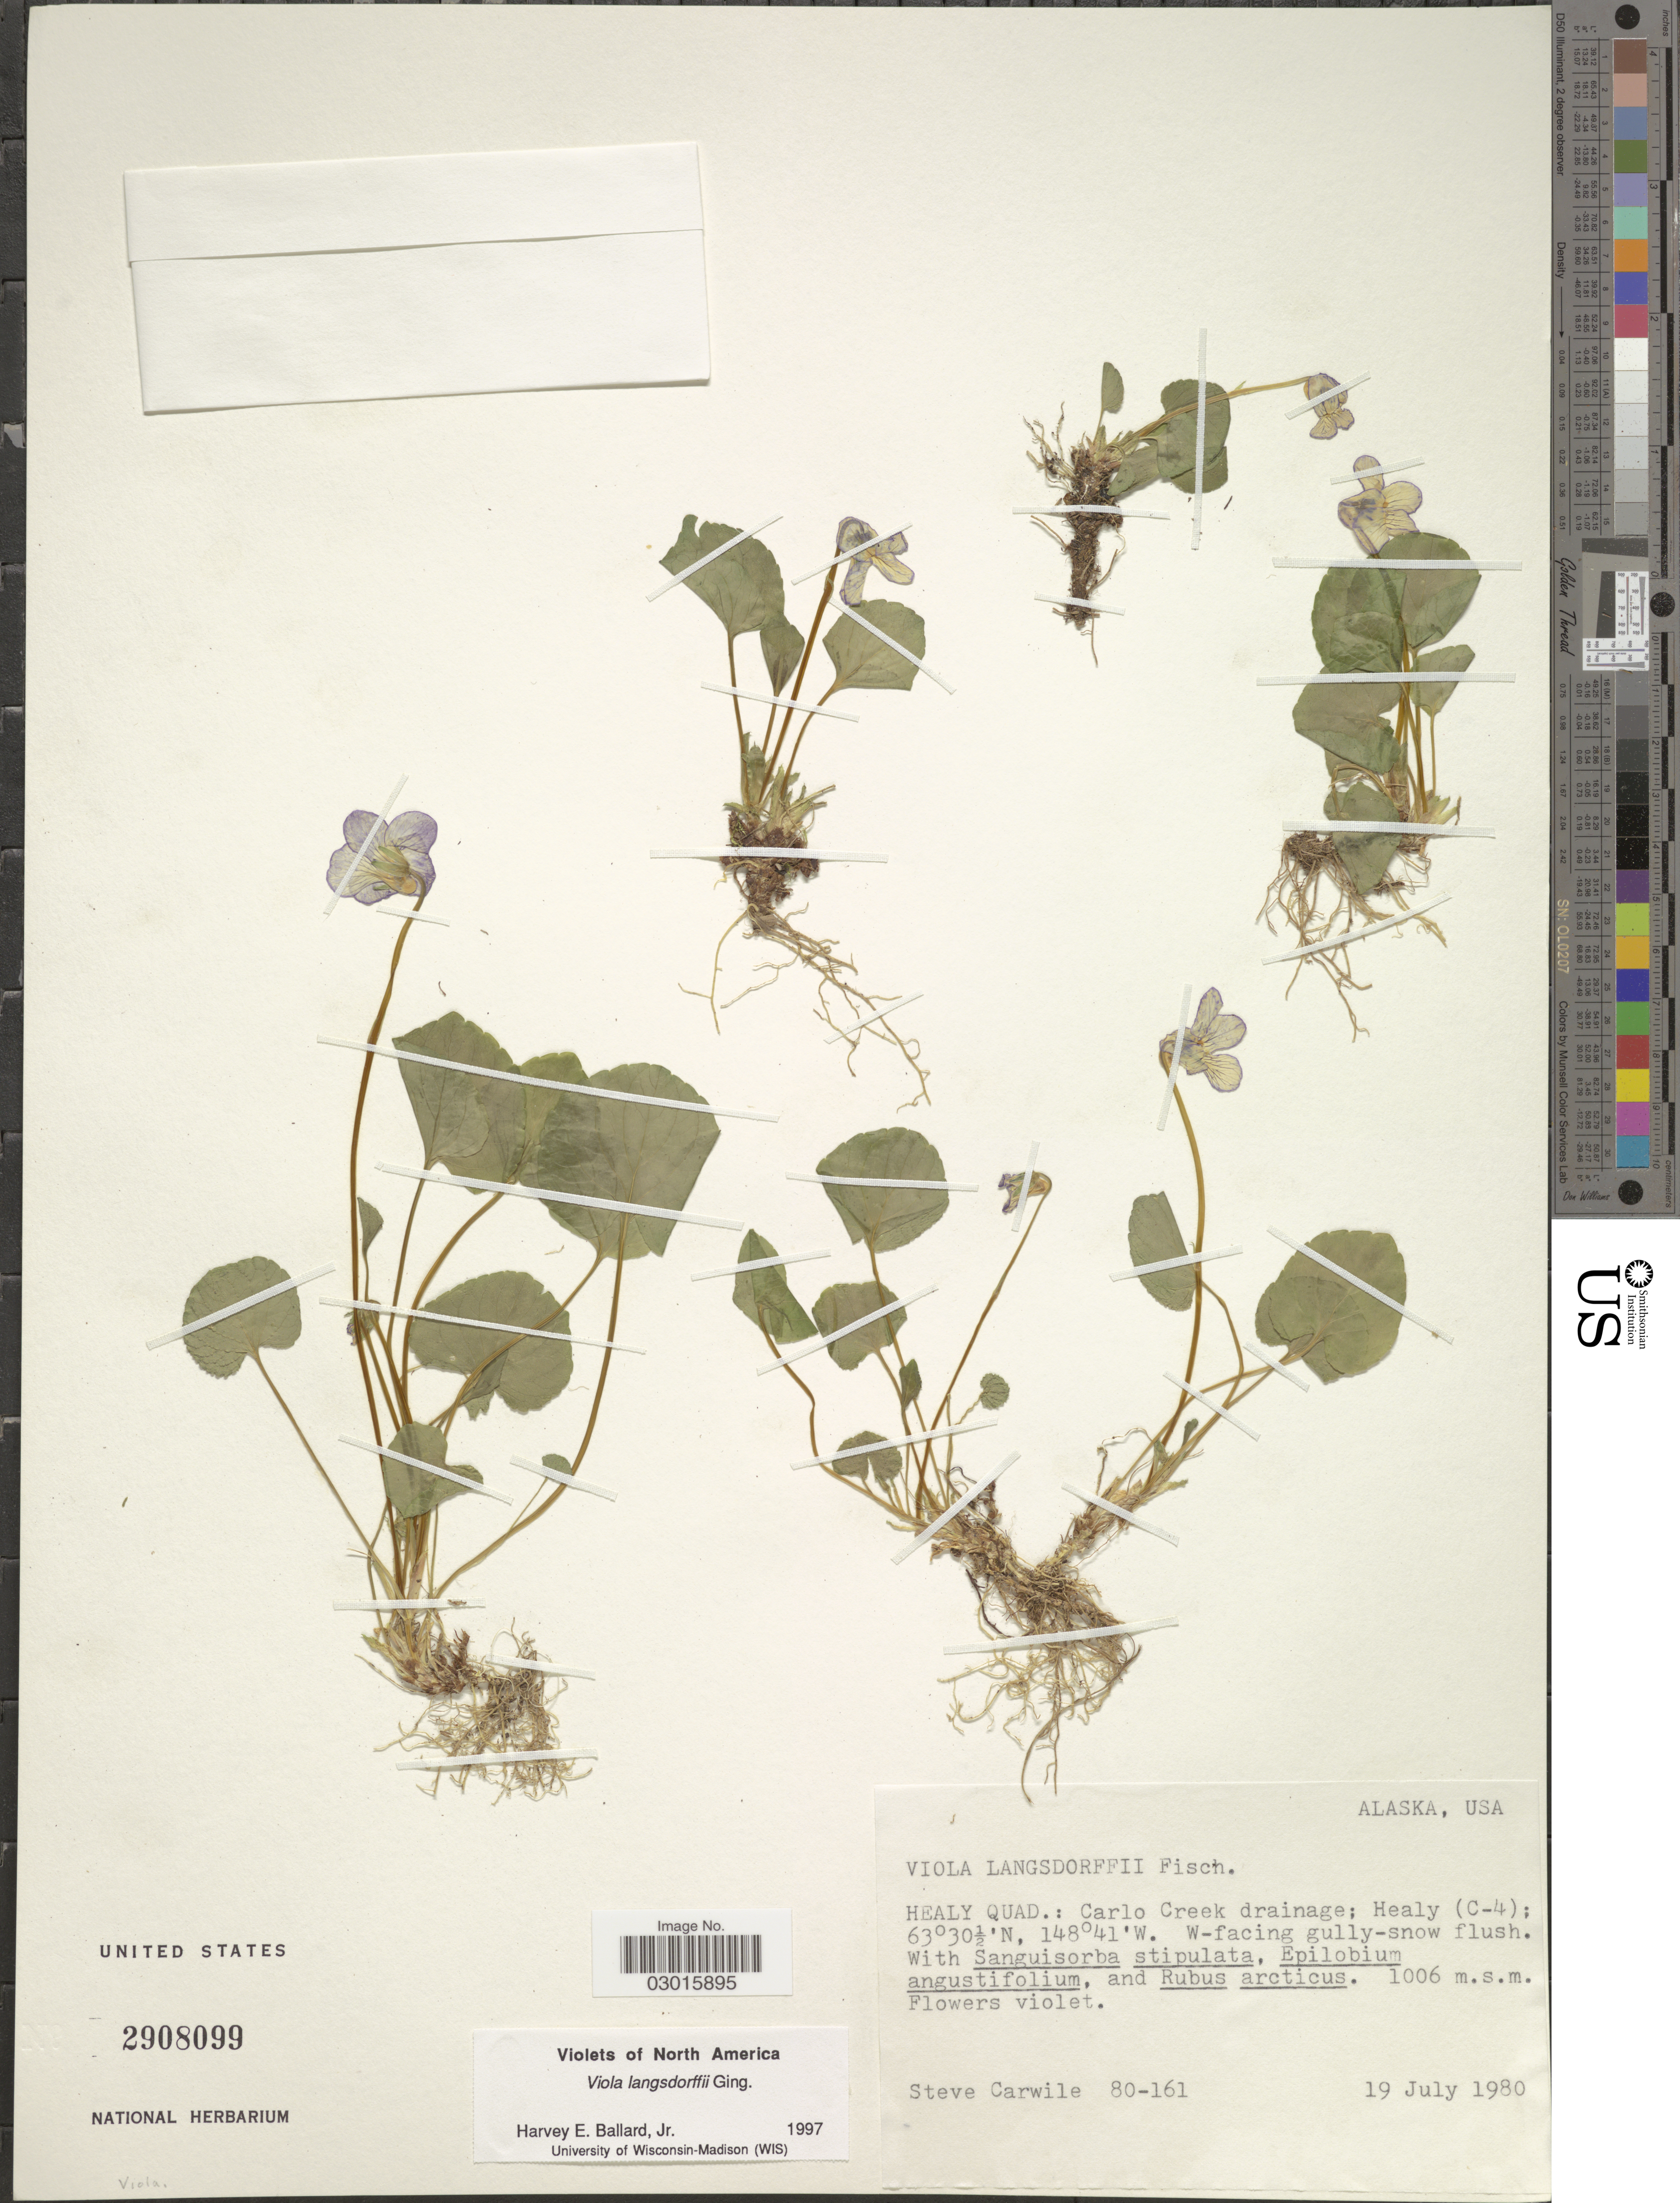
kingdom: Plantae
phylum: Tracheophyta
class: Magnoliopsida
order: Malpighiales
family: Violaceae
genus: Viola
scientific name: Viola langsdorffii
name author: Fisch. ex Ging.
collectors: S. Carwile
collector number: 80-161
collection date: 1980-07-19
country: United States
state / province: Alaska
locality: Healy Quad: Carlo Creek drainage: Healy (C-4).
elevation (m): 1006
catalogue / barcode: US 2908099